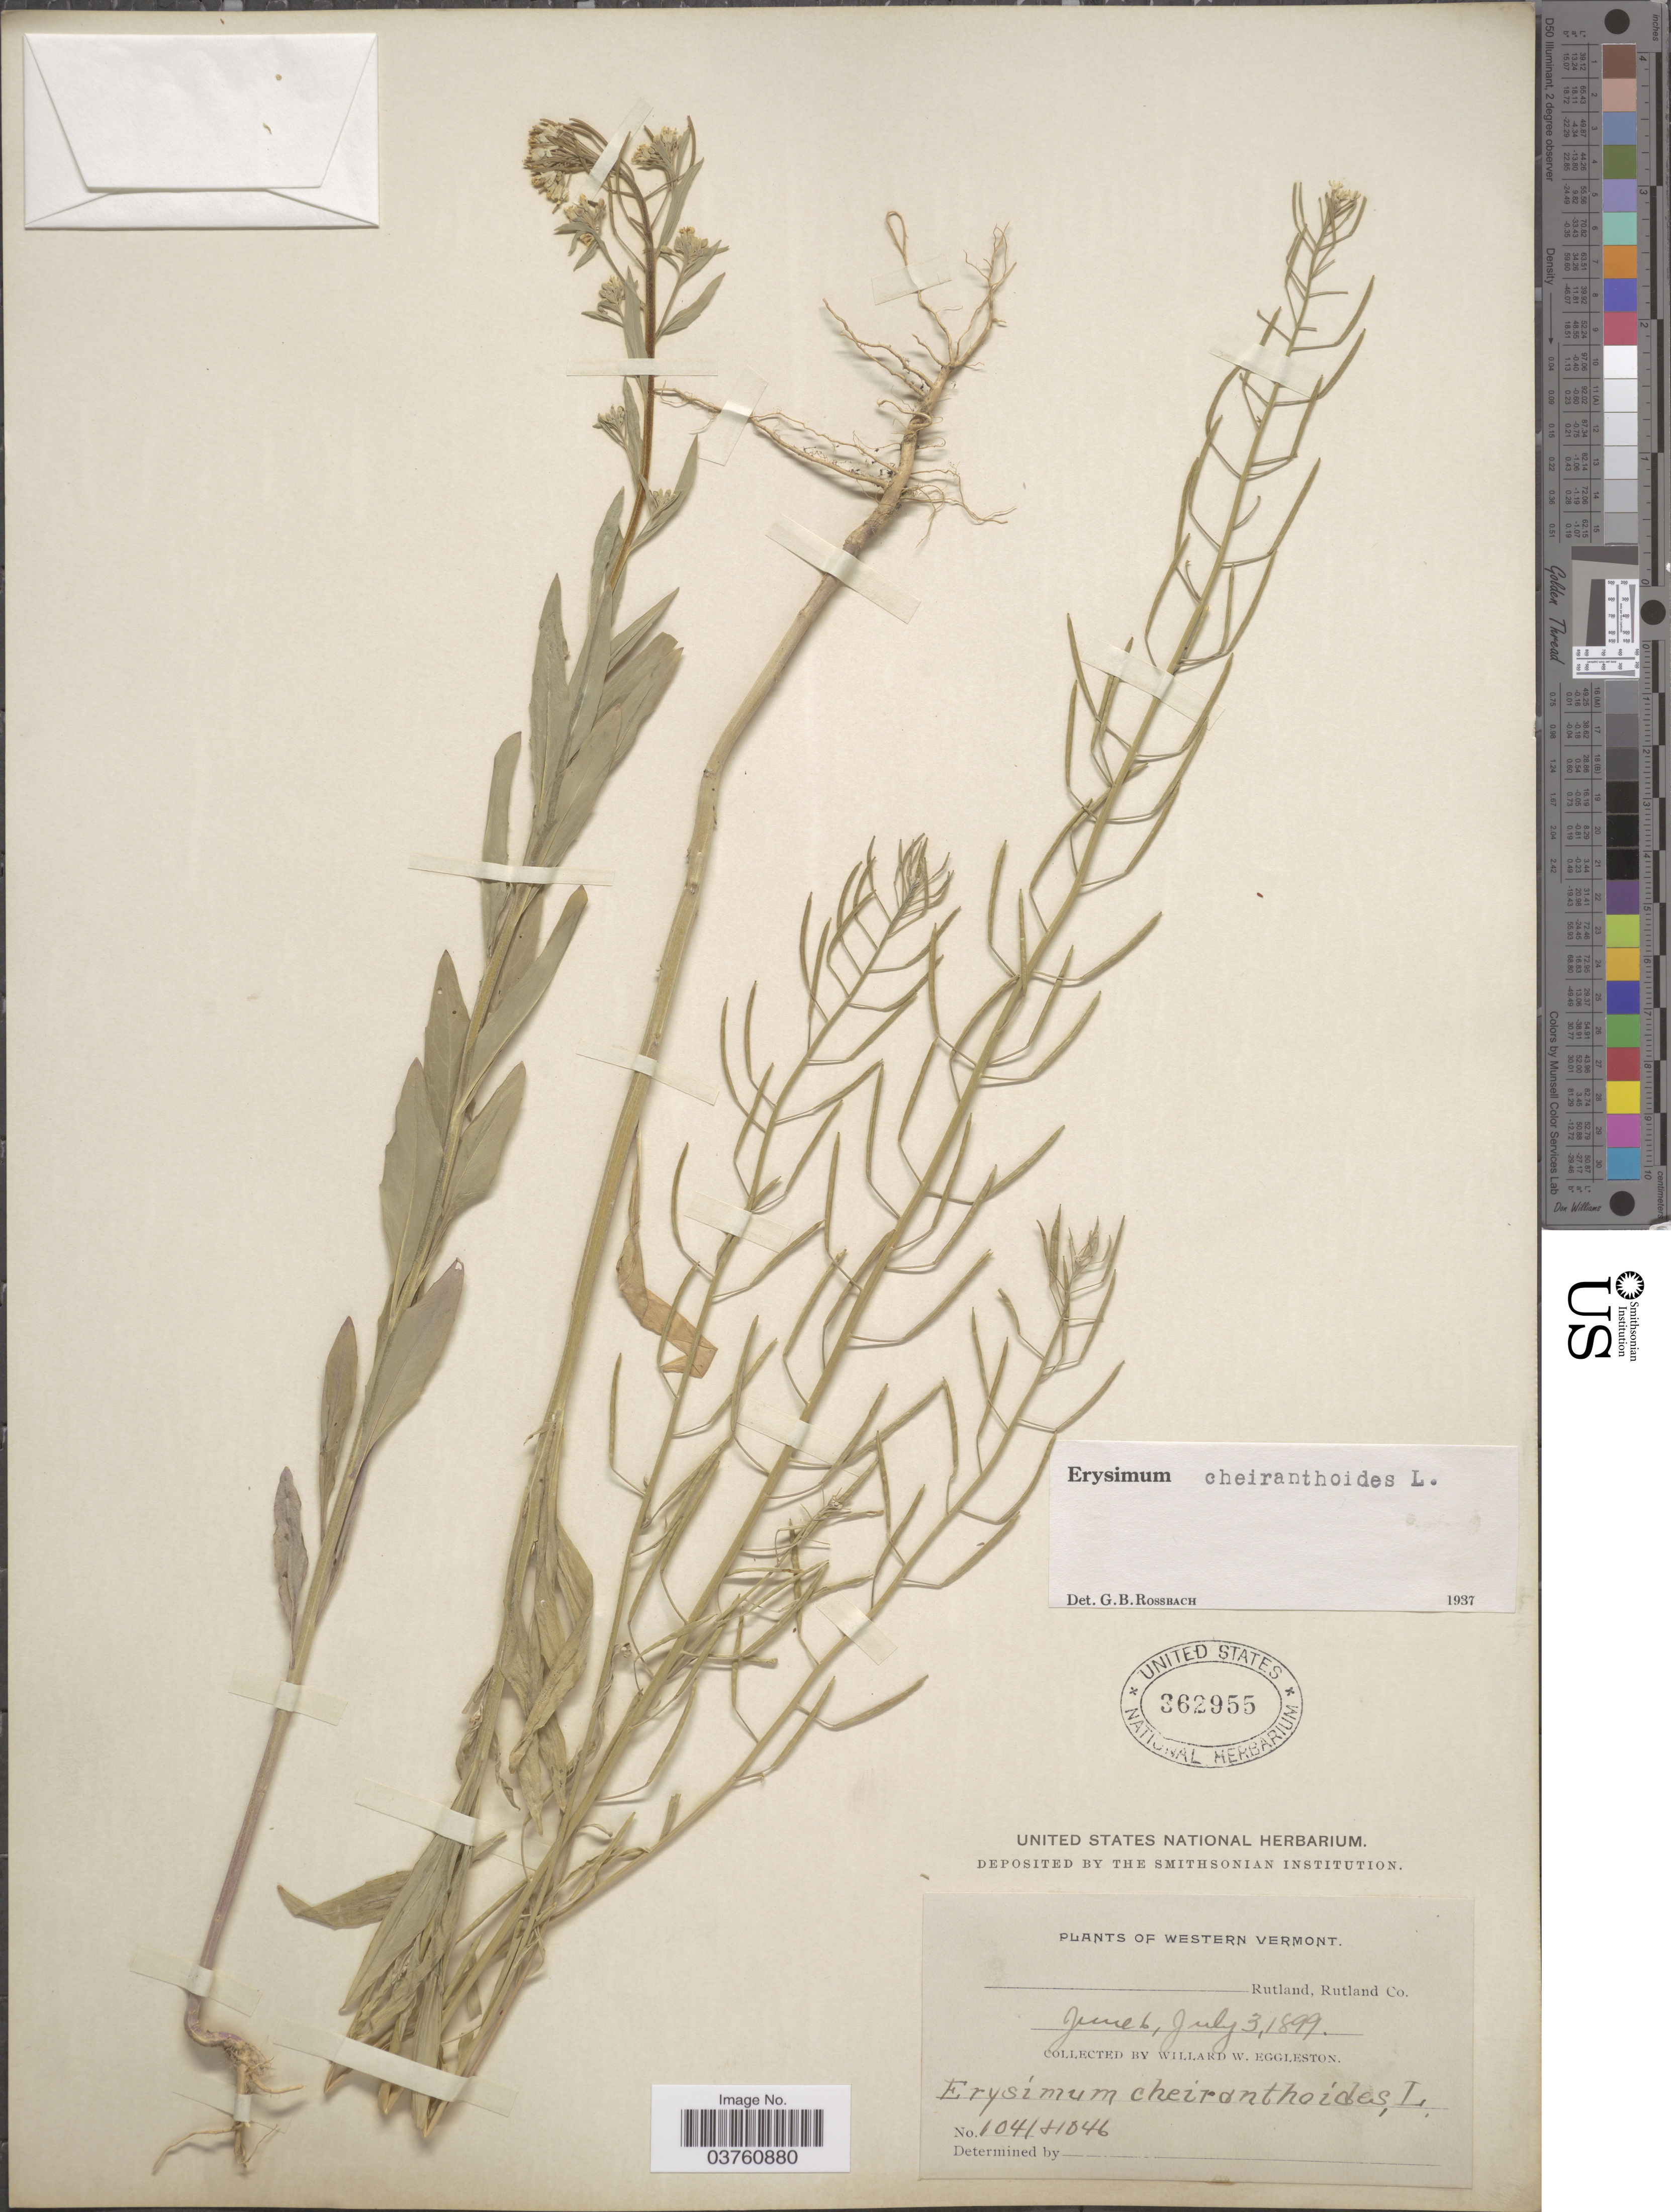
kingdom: Plantae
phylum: Tracheophyta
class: Magnoliopsida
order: Brassicales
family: Brassicaceae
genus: Erysimum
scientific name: Erysimum cheiranthoides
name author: L.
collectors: W. W. Eggleston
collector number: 1041/1046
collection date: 1899-07-03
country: United States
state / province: Vermont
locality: Western Vermont. Rutland, Rutland Co.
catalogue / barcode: US 362955